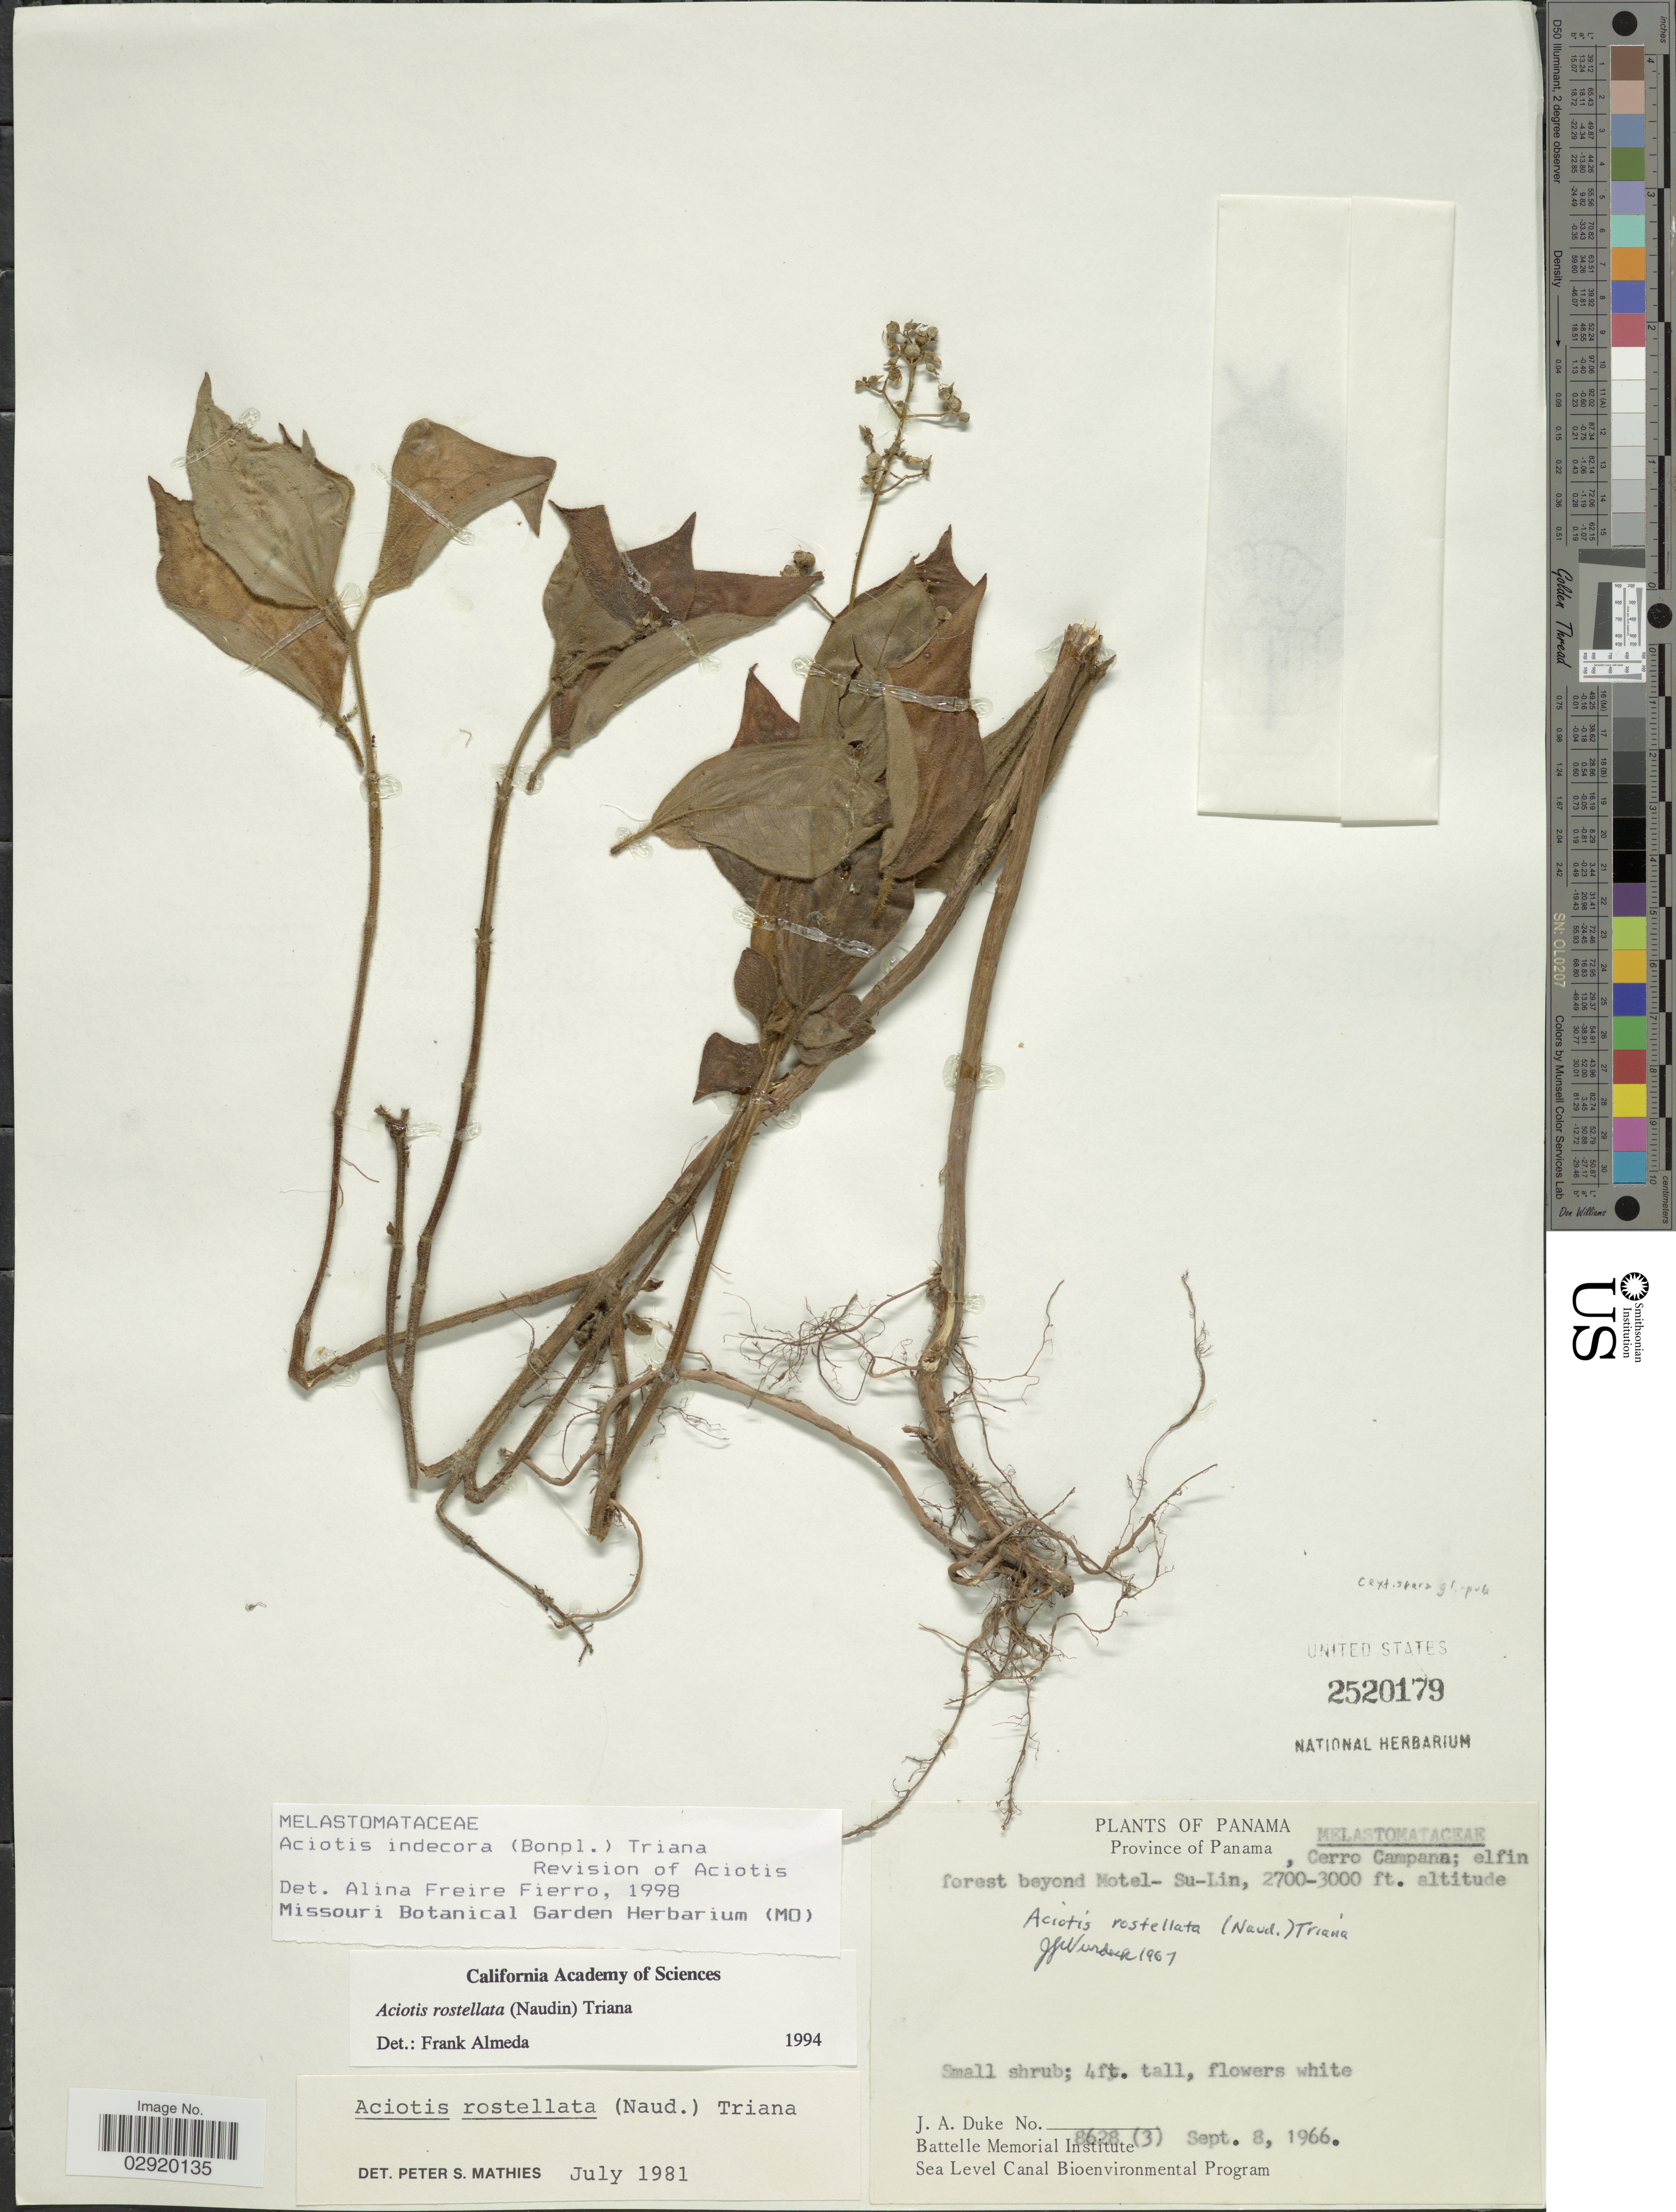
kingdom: Plantae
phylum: Tracheophyta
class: Magnoliopsida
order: Myrtales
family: Melastomataceae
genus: Aciotis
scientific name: Aciotis indecora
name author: (Bonpl.) Triana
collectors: J. A. Duke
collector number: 8628 (3)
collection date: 1966-09-08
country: Panama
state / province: Panamá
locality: Cerro Campana; elfin forest beyond Motel- Su-Lin.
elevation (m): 823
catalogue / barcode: US 2520179